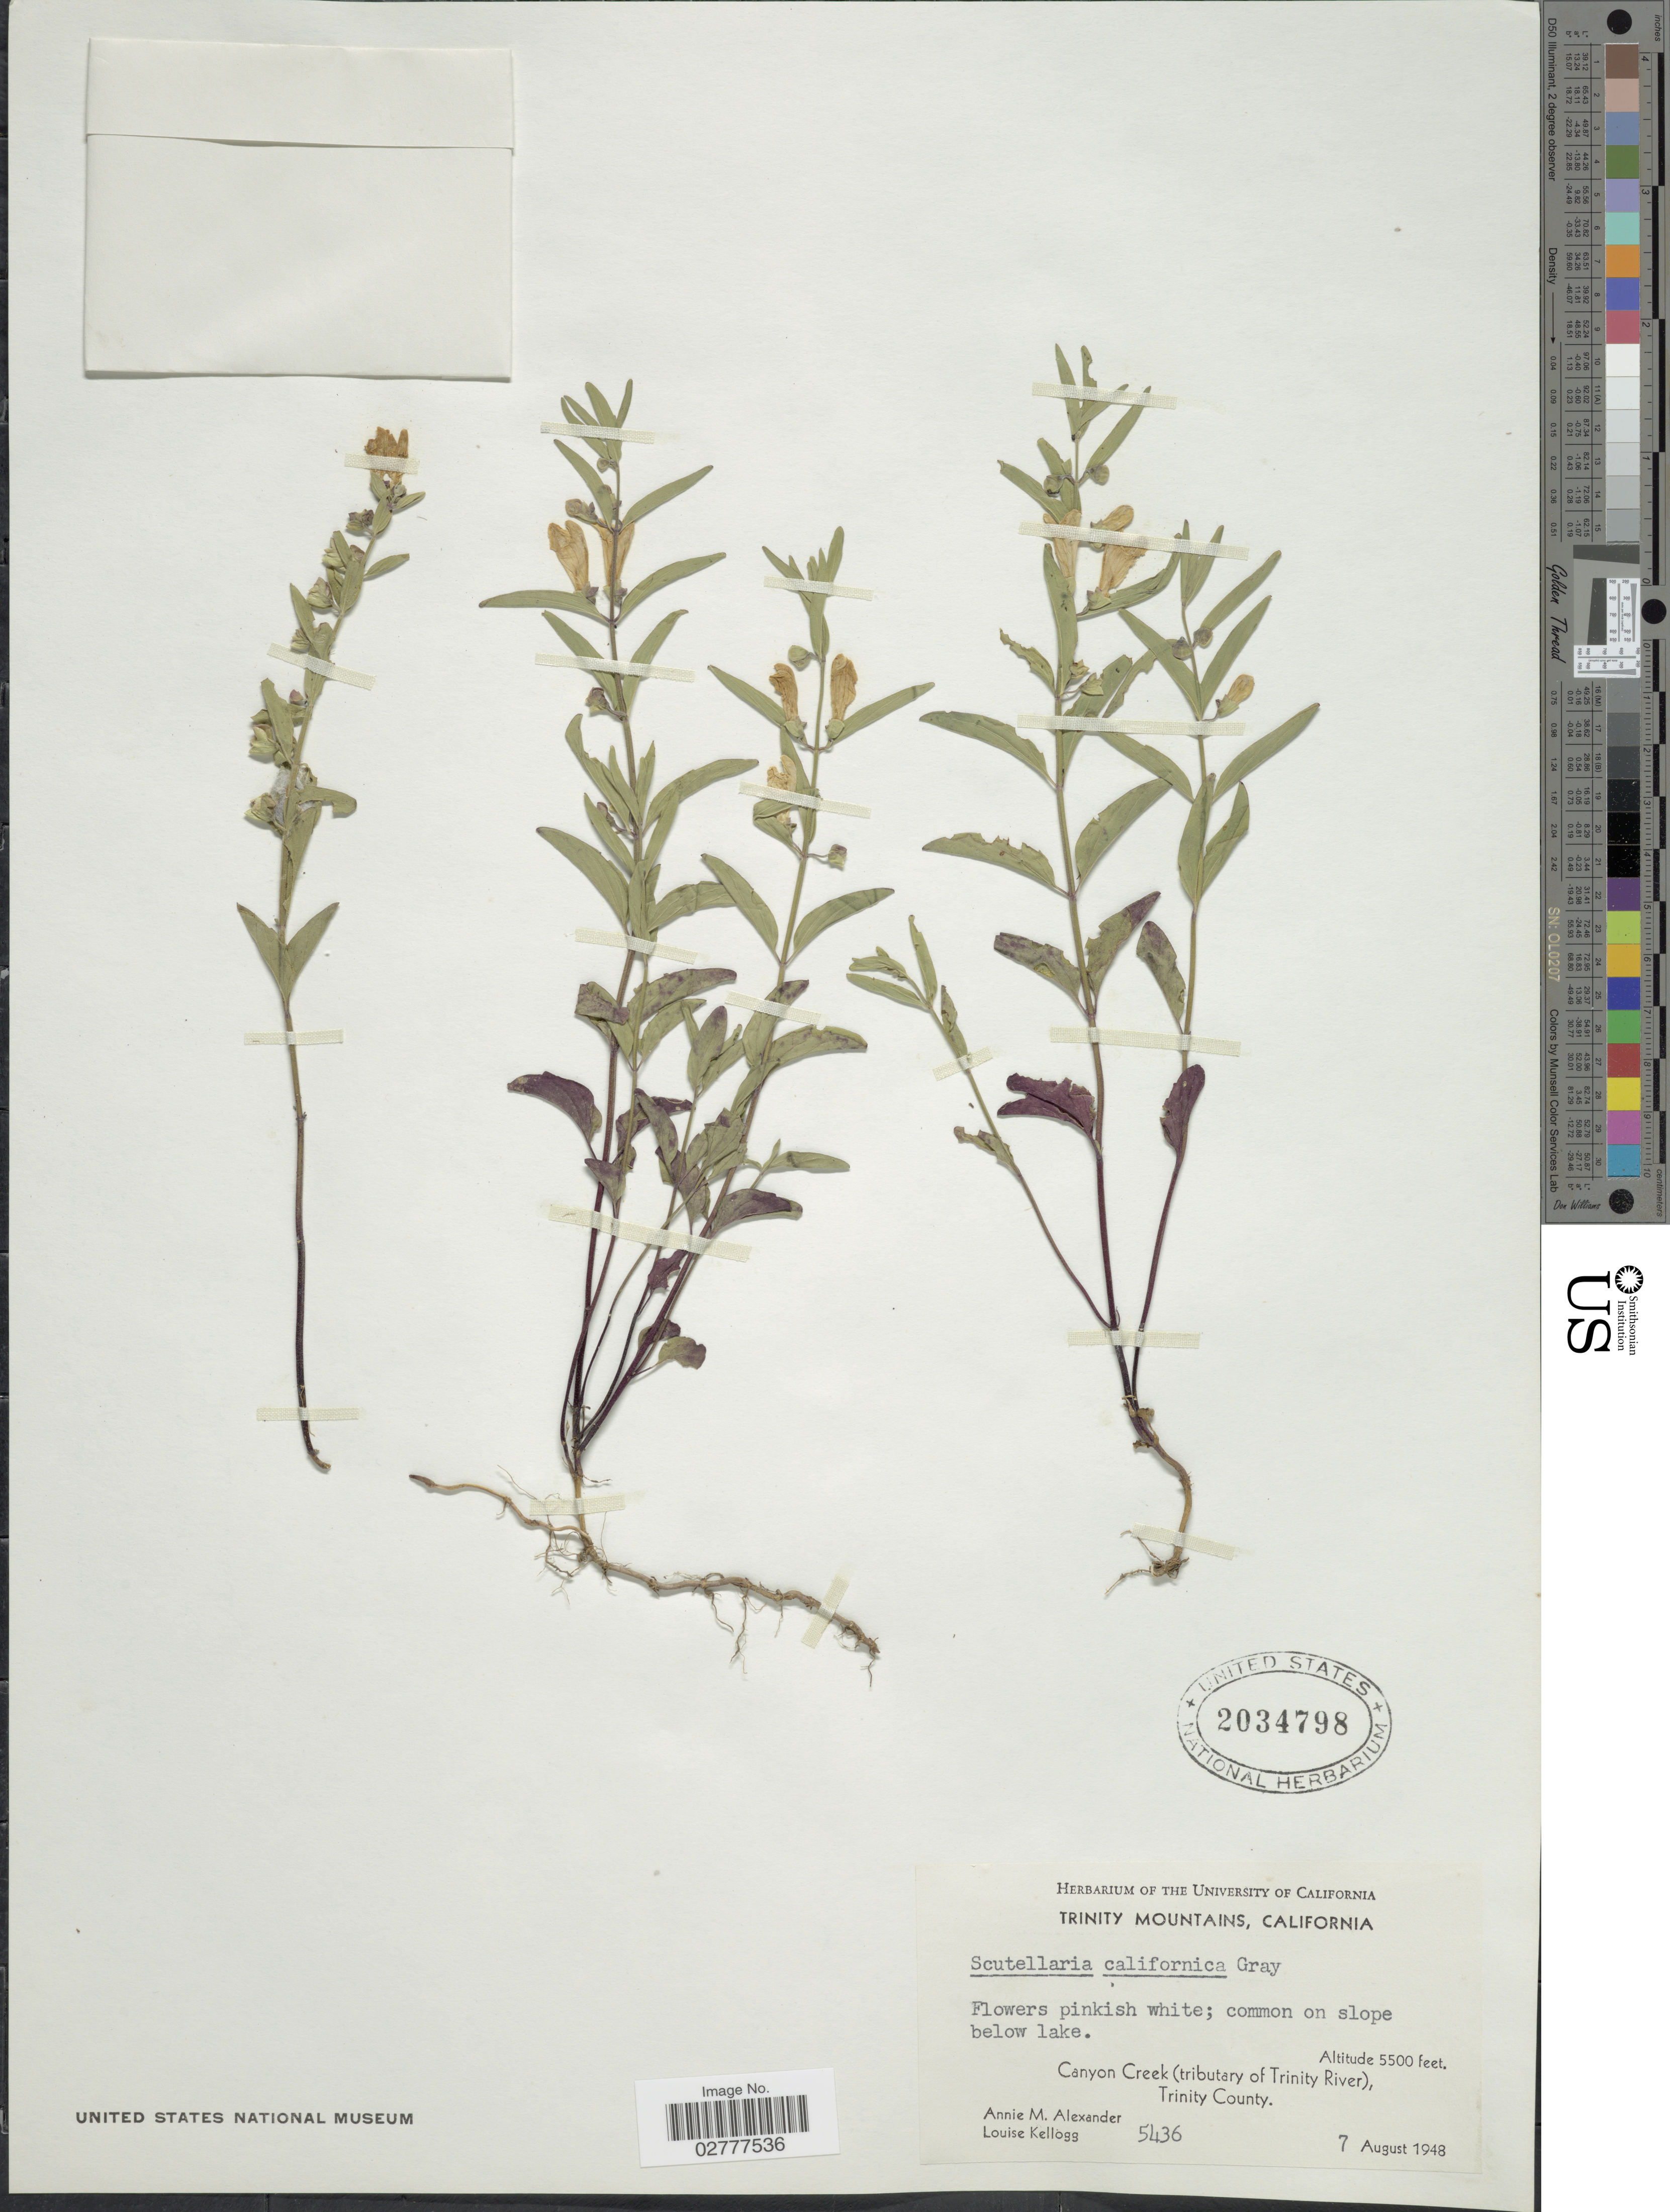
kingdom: Plantae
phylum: Tracheophyta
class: Magnoliopsida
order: Lamiales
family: Lamiaceae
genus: Scutellaria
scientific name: Scutellaria californica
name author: A. Gray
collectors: A. M. Alexander & L. Kellogg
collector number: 5436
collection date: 1948-08-07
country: United States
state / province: California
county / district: Trinity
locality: Trinity Mountains, slope below lake, Canyon Creek (tributary of Trinity River), Trinity County.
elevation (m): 1676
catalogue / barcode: US 2034798